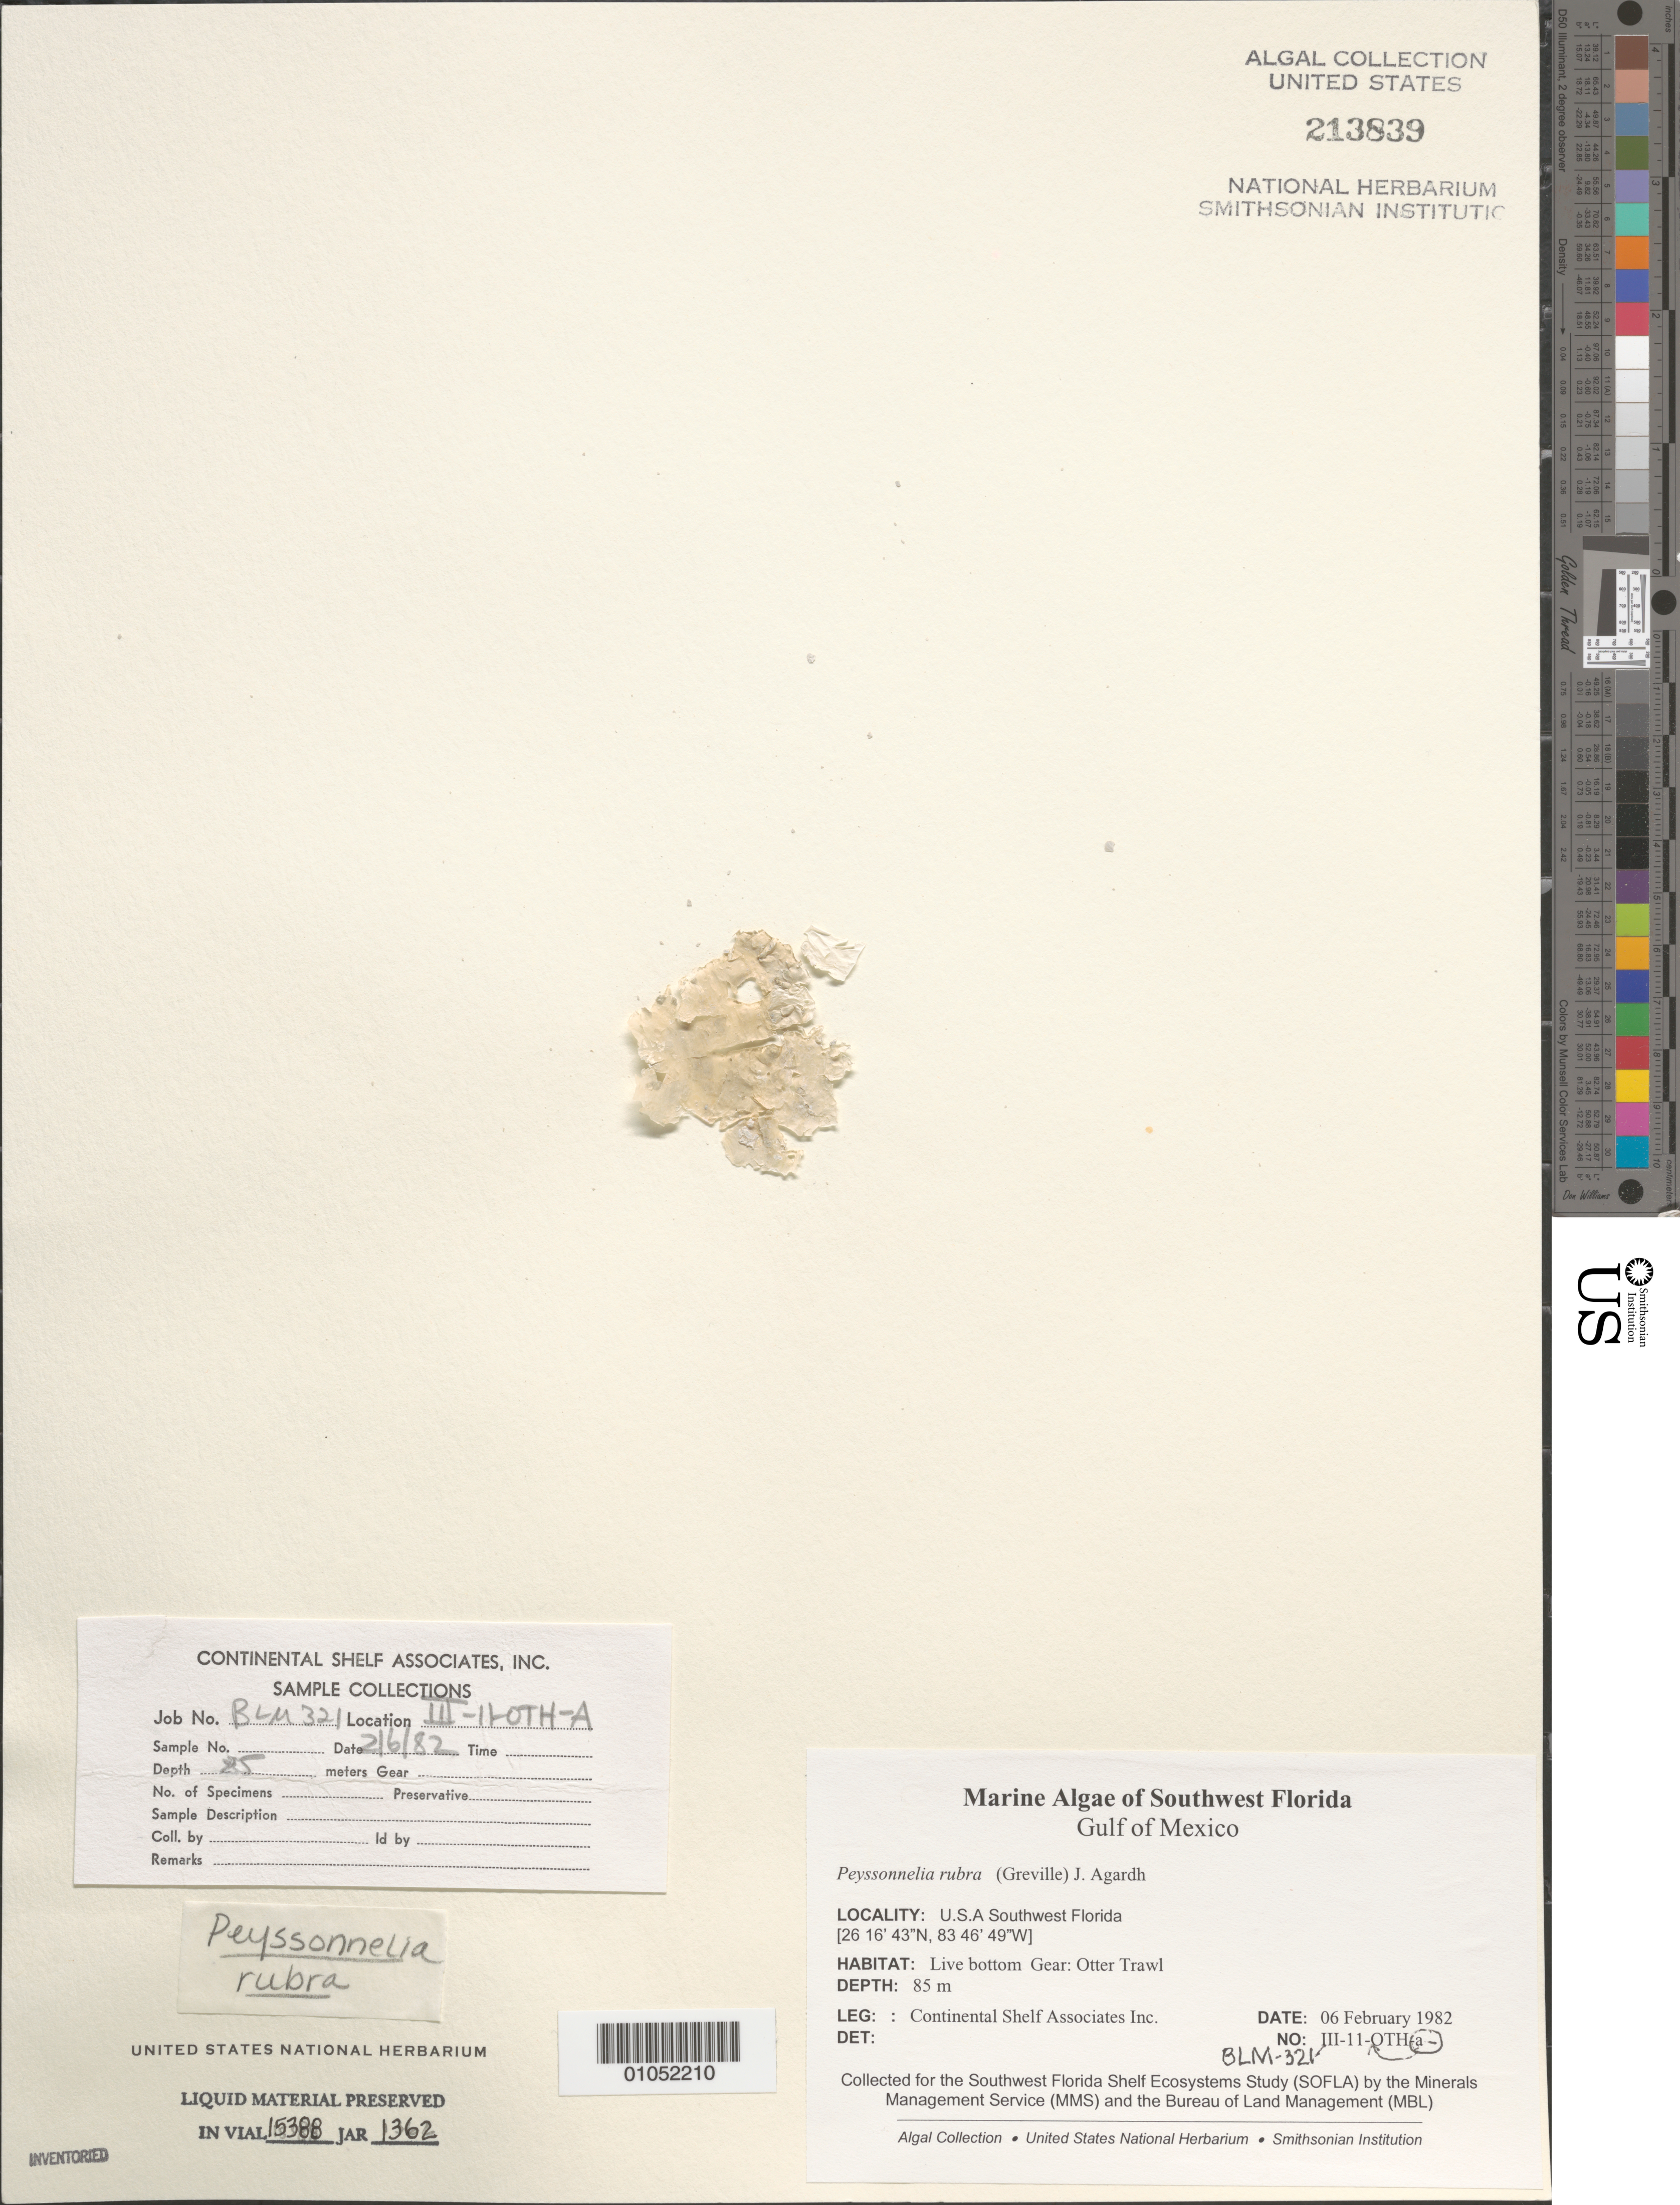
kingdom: Plantae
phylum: Rhodophyta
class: Florideophyceae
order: Peyssonneliales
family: Peyssonneliaceae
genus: Peyssonnelia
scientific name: Peyssonnelia rubra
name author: (Grev.) J. Agardh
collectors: Continental Shelf Associates for the MMS/BLM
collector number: BLM-321-III-11-A-OTH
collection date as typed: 06 Feb 1982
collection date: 1982-02-06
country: United States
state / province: Florida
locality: Gulf of Mexico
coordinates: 26 16'43"N, 83 46'49"W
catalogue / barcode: US 213839